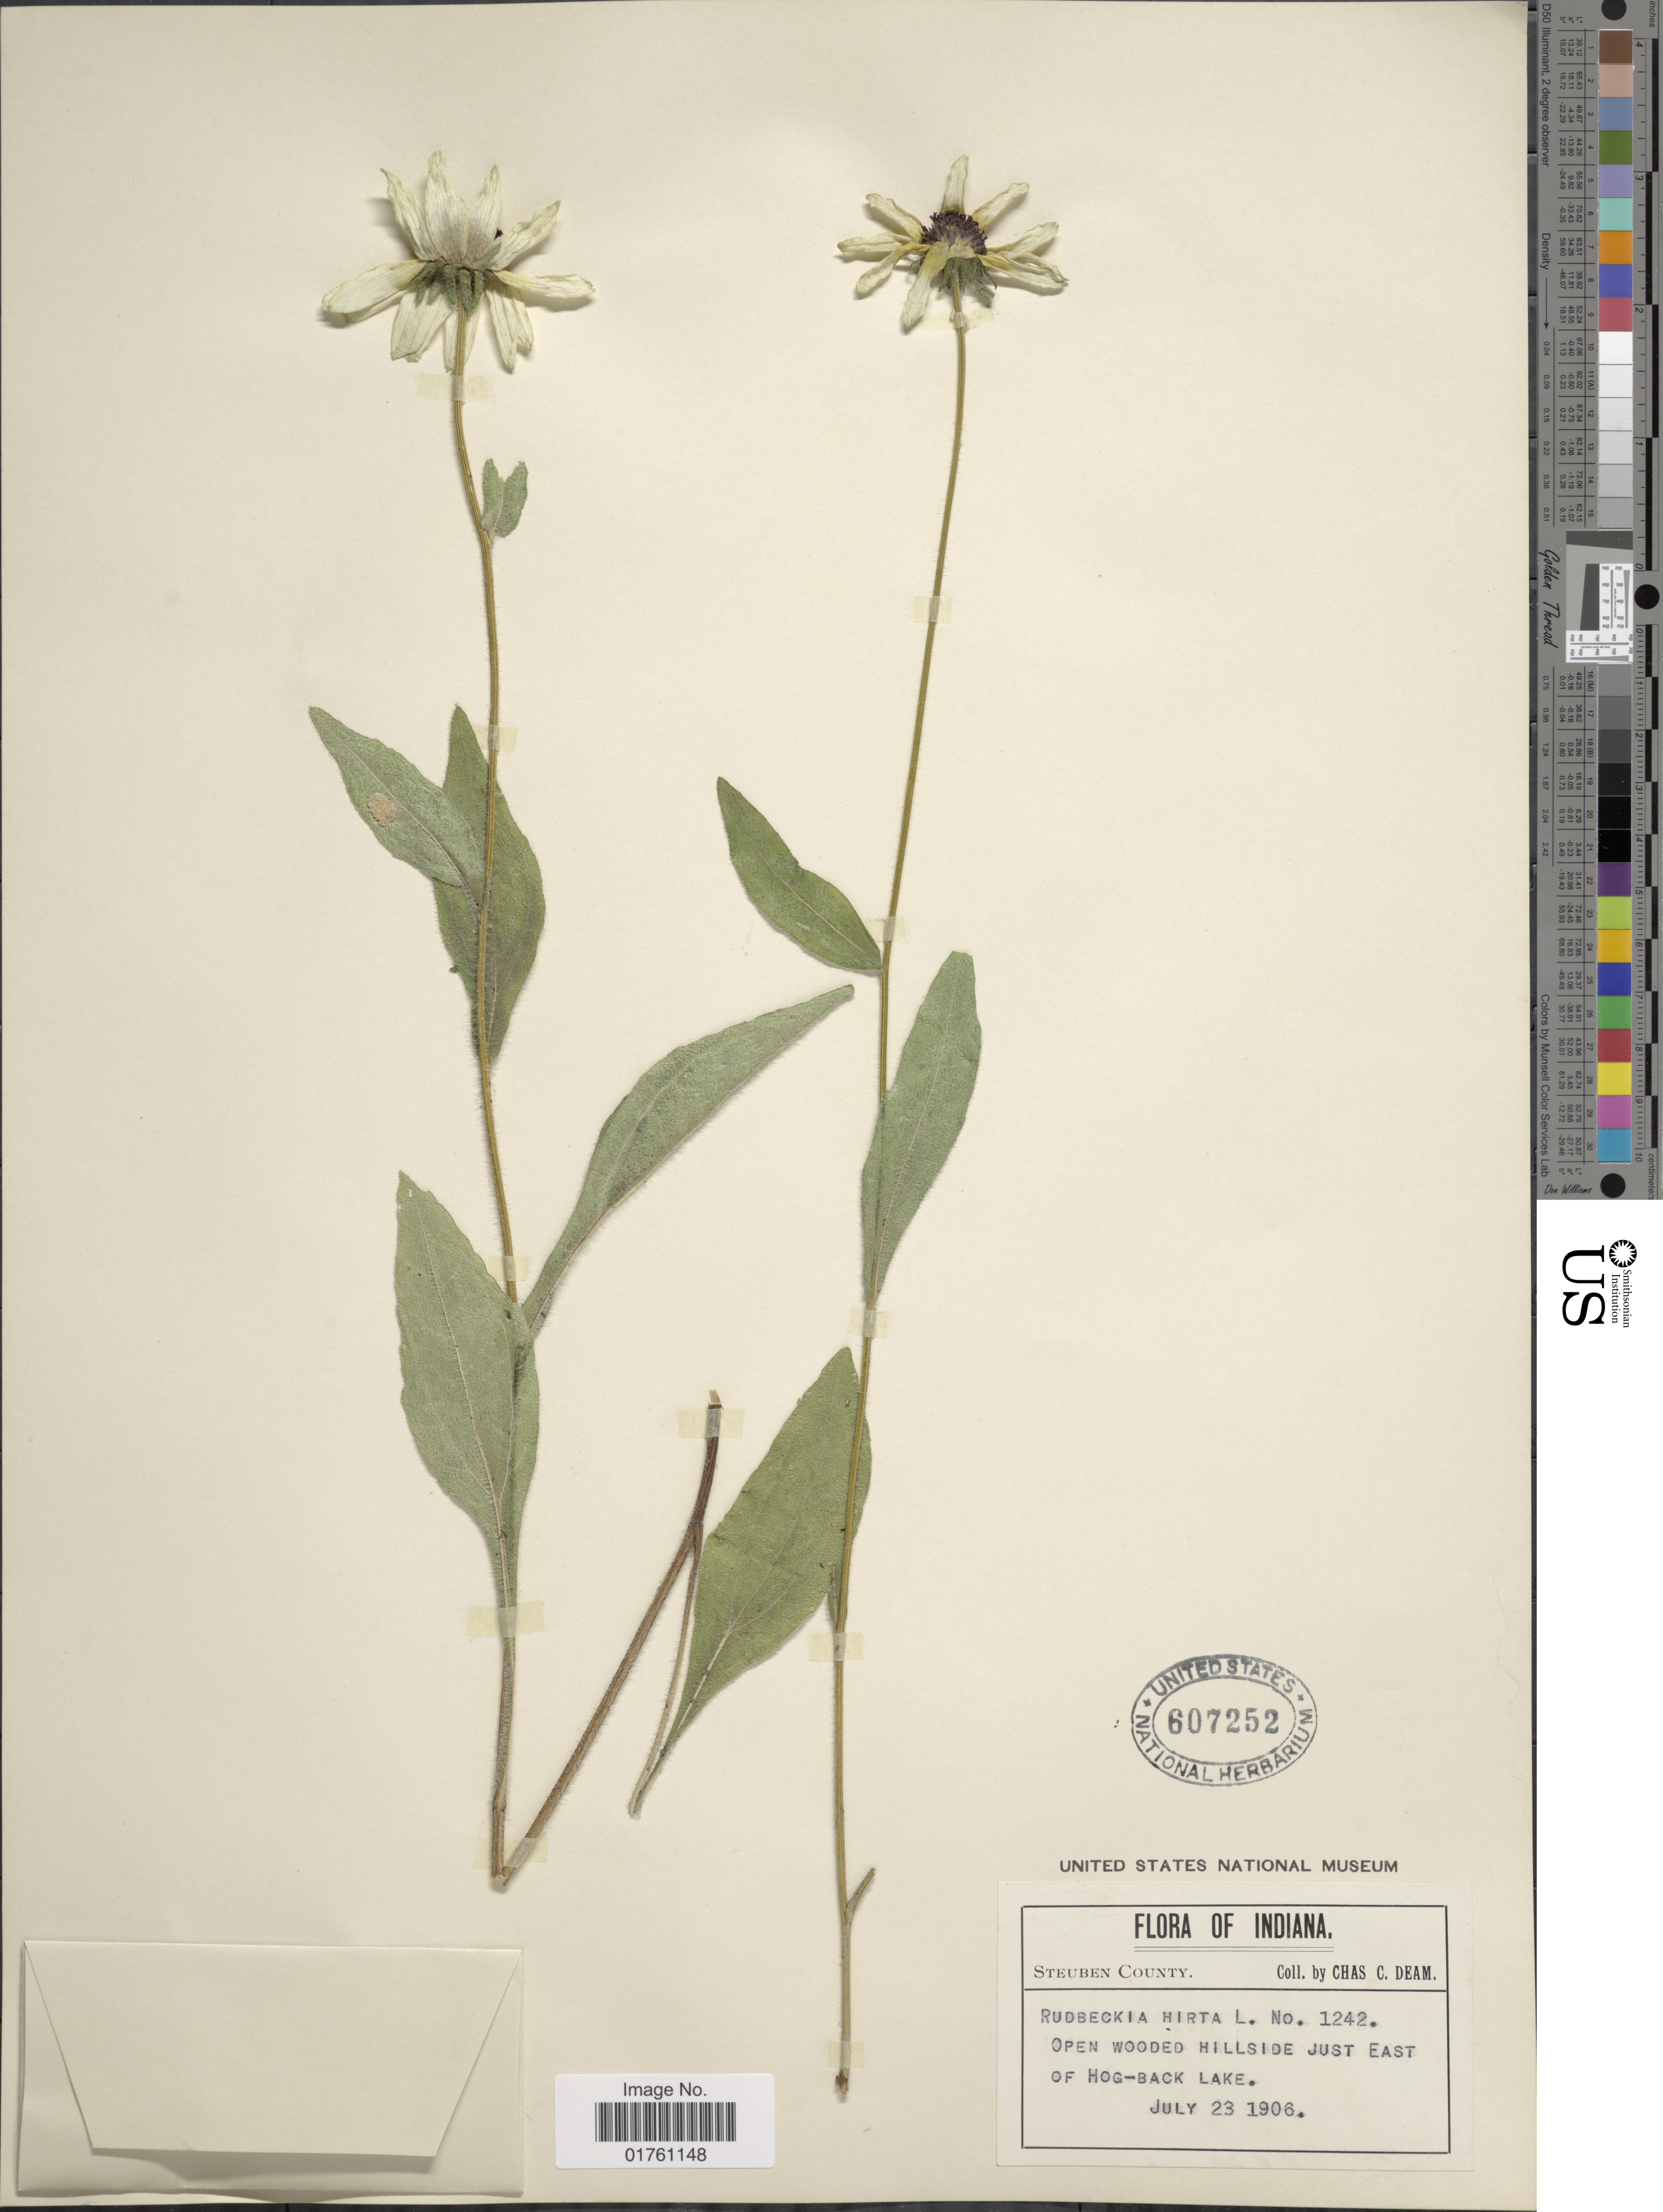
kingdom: Plantae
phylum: Tracheophyta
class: Magnoliopsida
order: Asterales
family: Asteraceae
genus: Rudbeckia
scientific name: Rudbeckia hirta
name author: L.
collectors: C. C. Deam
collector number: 1242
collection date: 1906-07-23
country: United States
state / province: Indiana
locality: Open wooded hillside just east of Hog-Bakc Lake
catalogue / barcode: US 607252